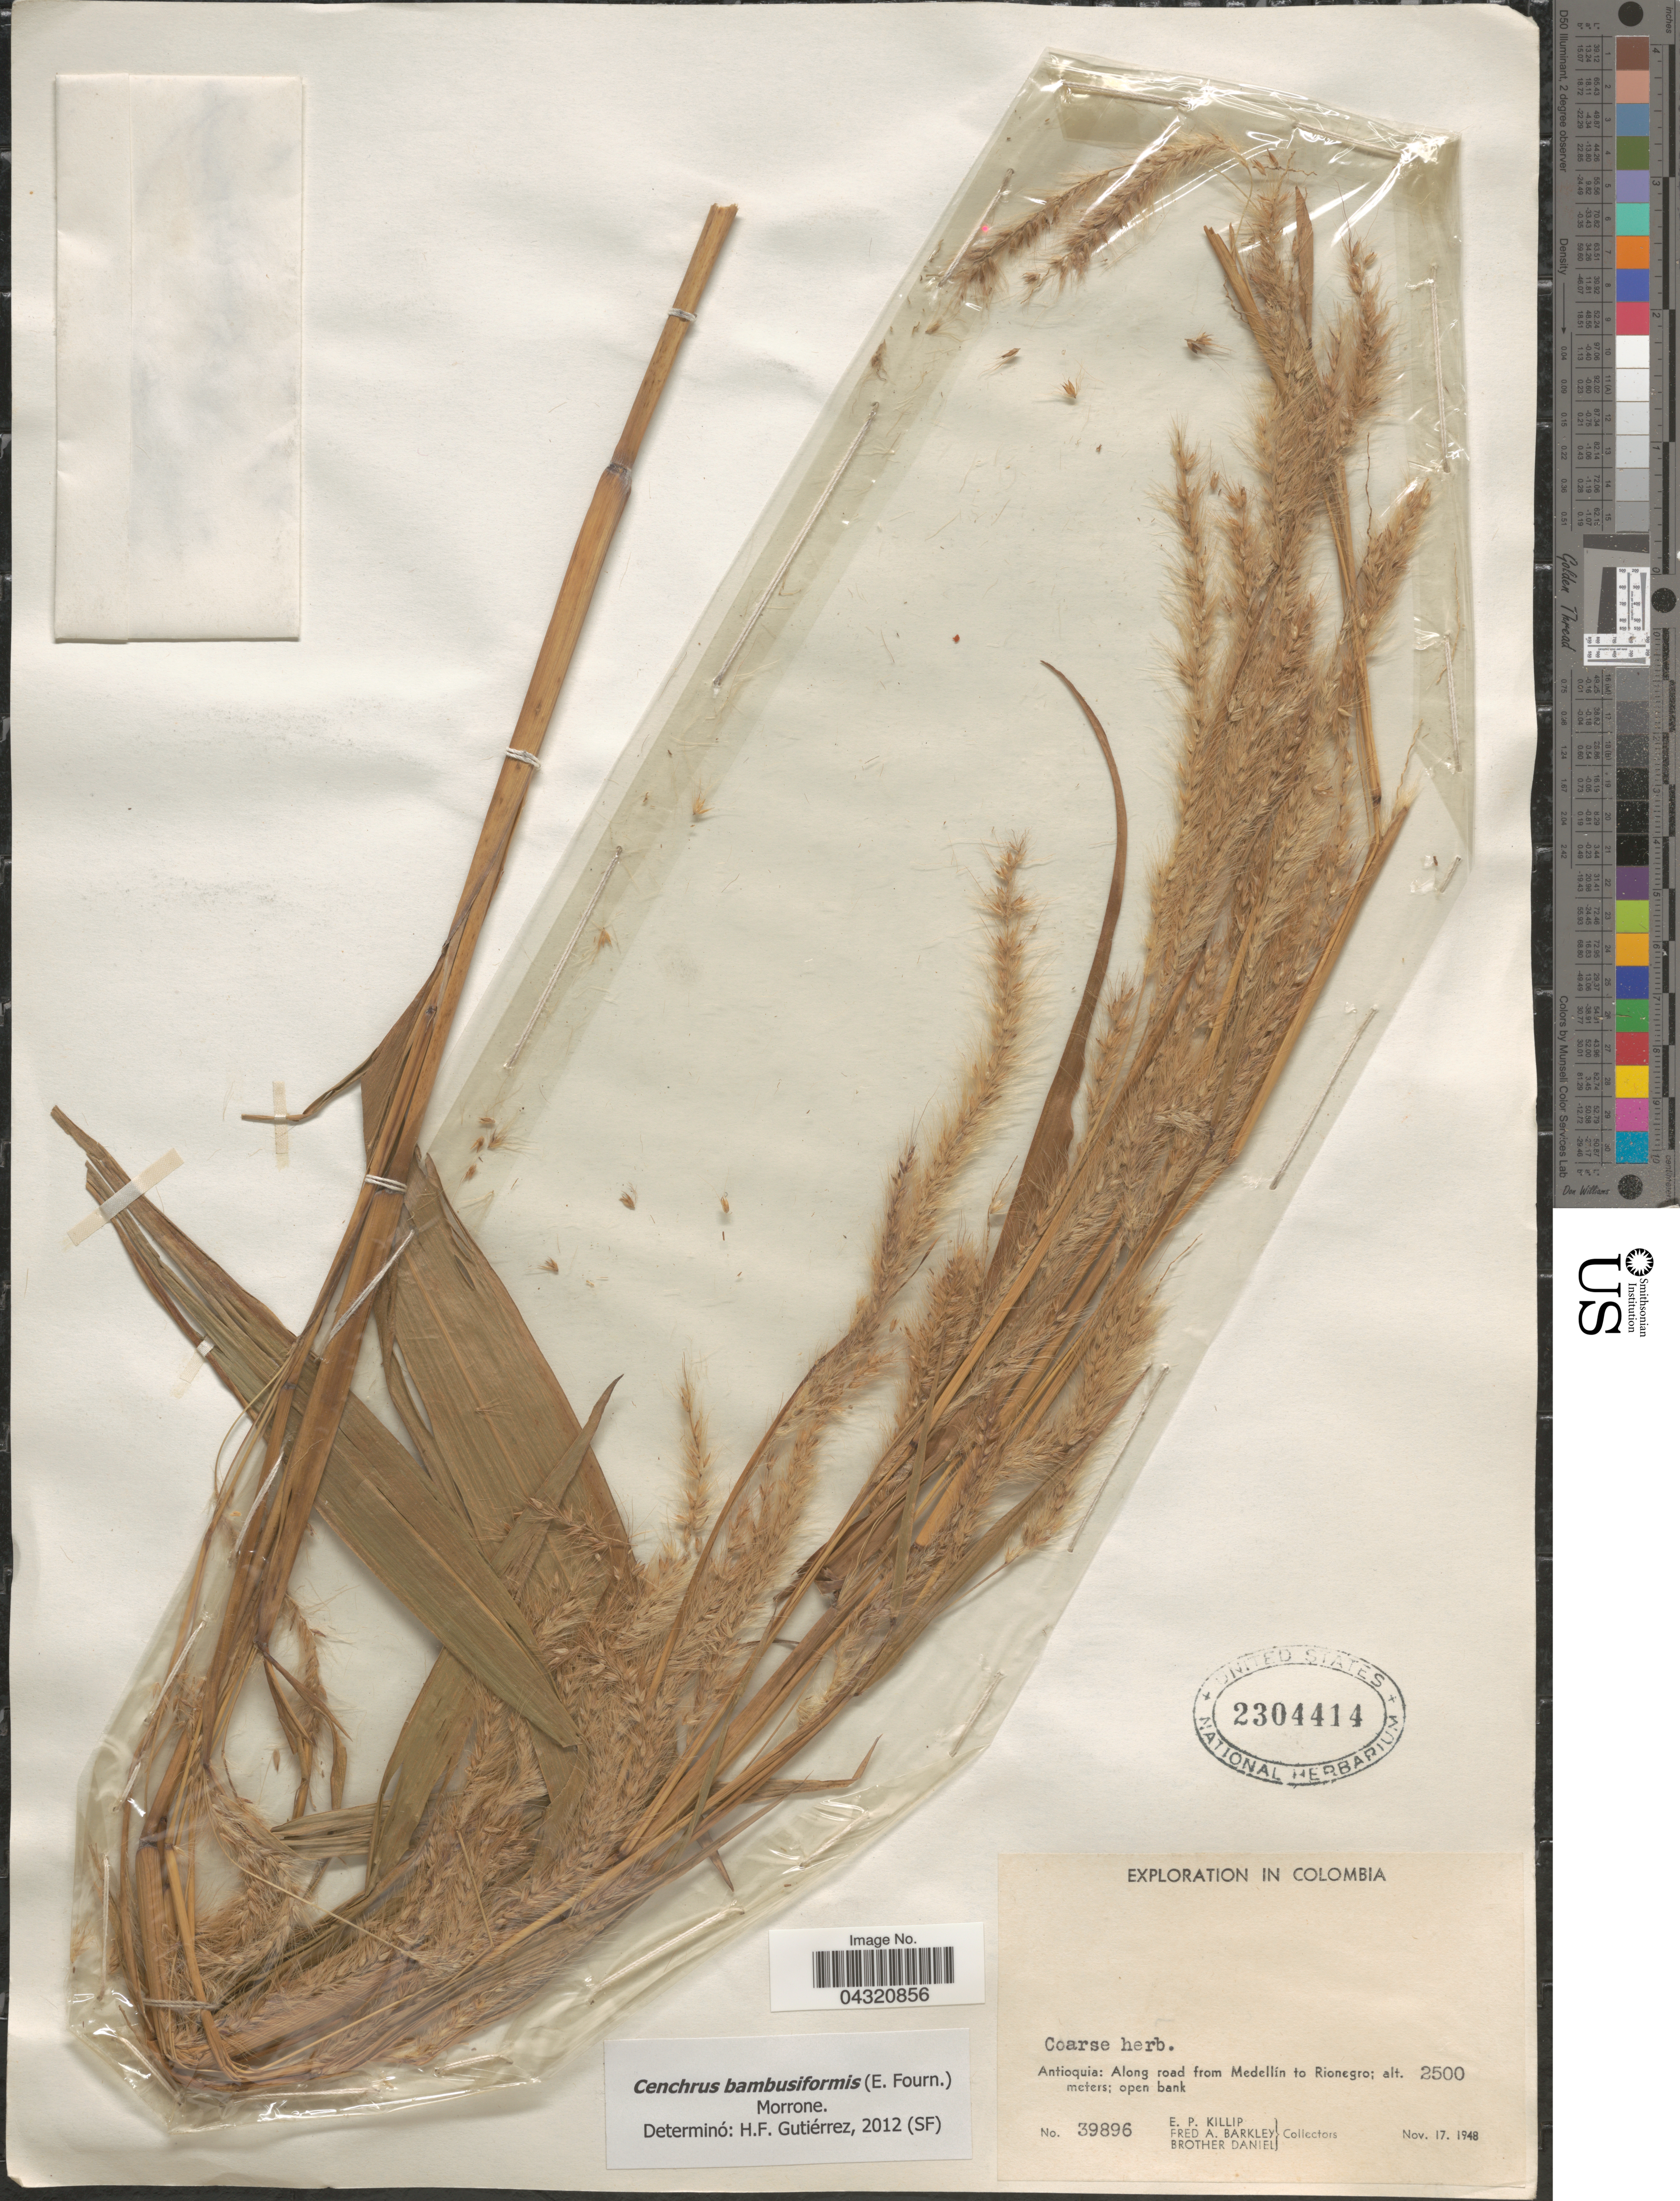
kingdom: Plantae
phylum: Tracheophyta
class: Liliopsida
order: Poales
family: Poaceae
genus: Cenchrus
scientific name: Cenchrus bambusiformis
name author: (E. Fourn.) Morrone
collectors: E. P. Killip, F. A. Barkley & Bro. Daniel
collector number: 39896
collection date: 1948-11-17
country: Colombia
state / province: Antioquia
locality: Along road from Medellín to Rionegro.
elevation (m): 2500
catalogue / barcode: US 2304414